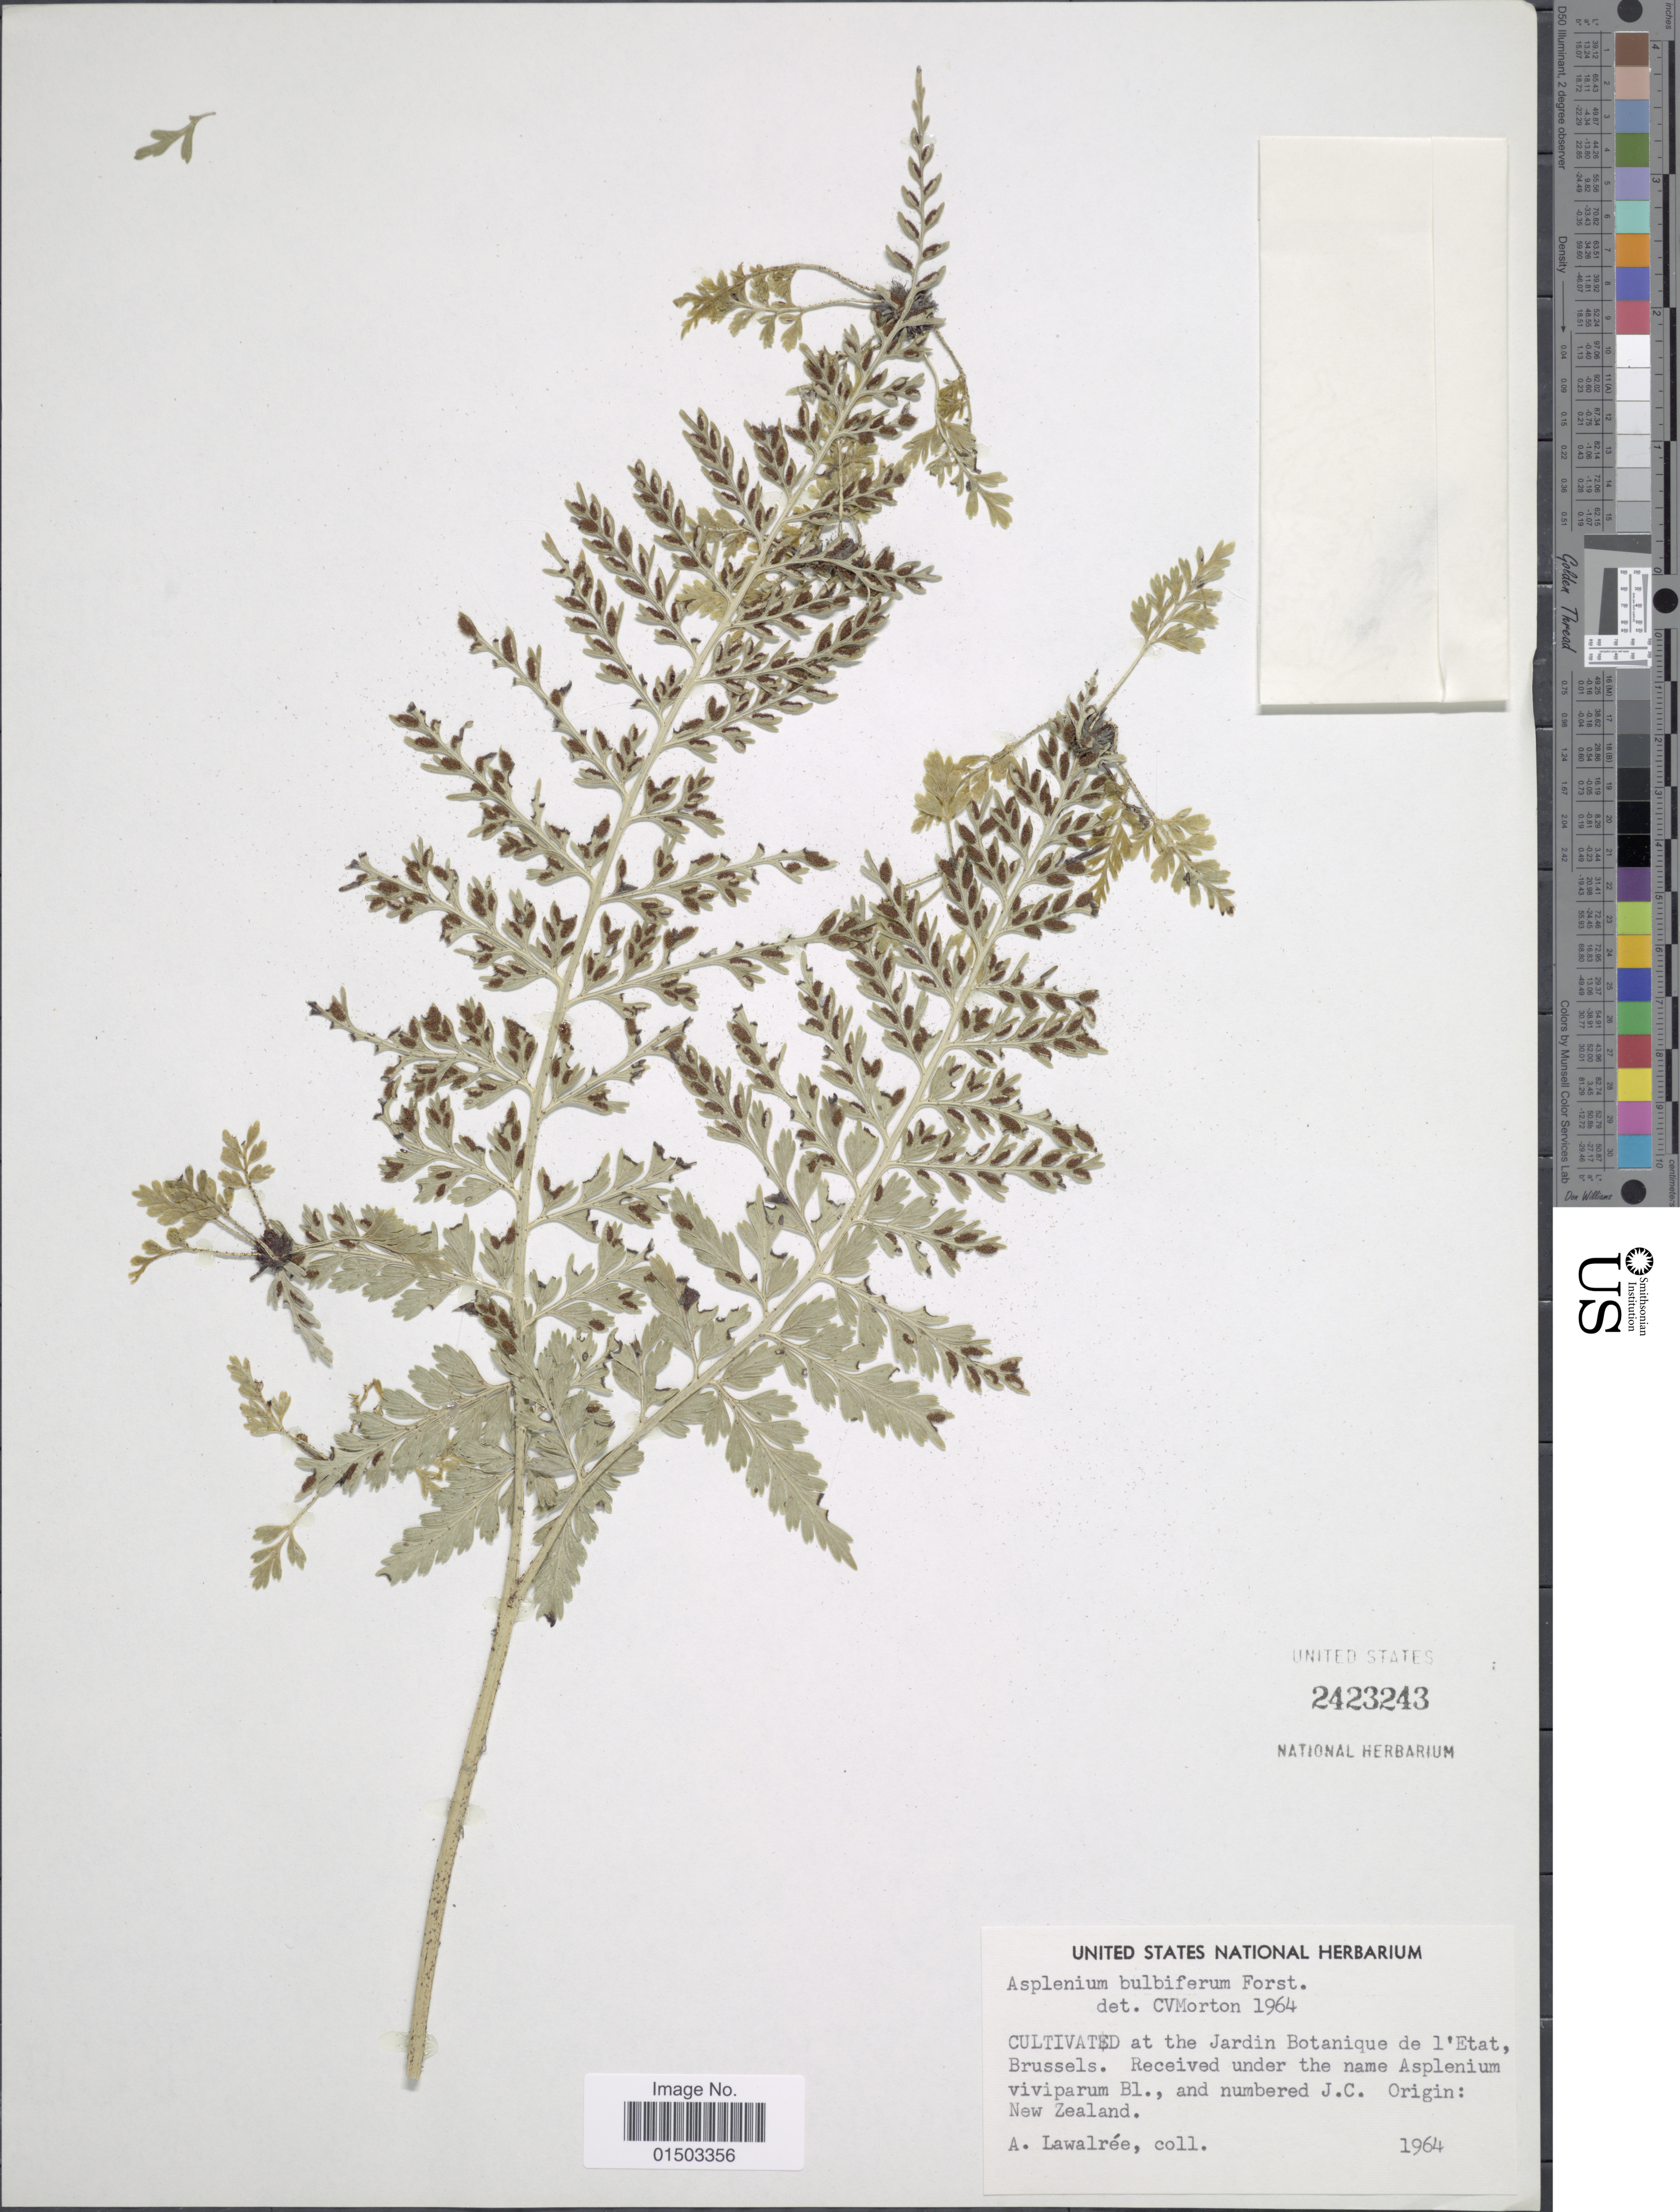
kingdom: Plantae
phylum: Tracheophyta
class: Polypodiopsida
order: Polypodiales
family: Aspleniaceae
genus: Asplenium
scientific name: Asplenium bulbiferum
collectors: A. G. Lawalrée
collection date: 1964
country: Belgium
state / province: Brussels, Capital District of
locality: Cultivated at the Jardin Botanique de l'Etat Brussels.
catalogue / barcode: US 2423243